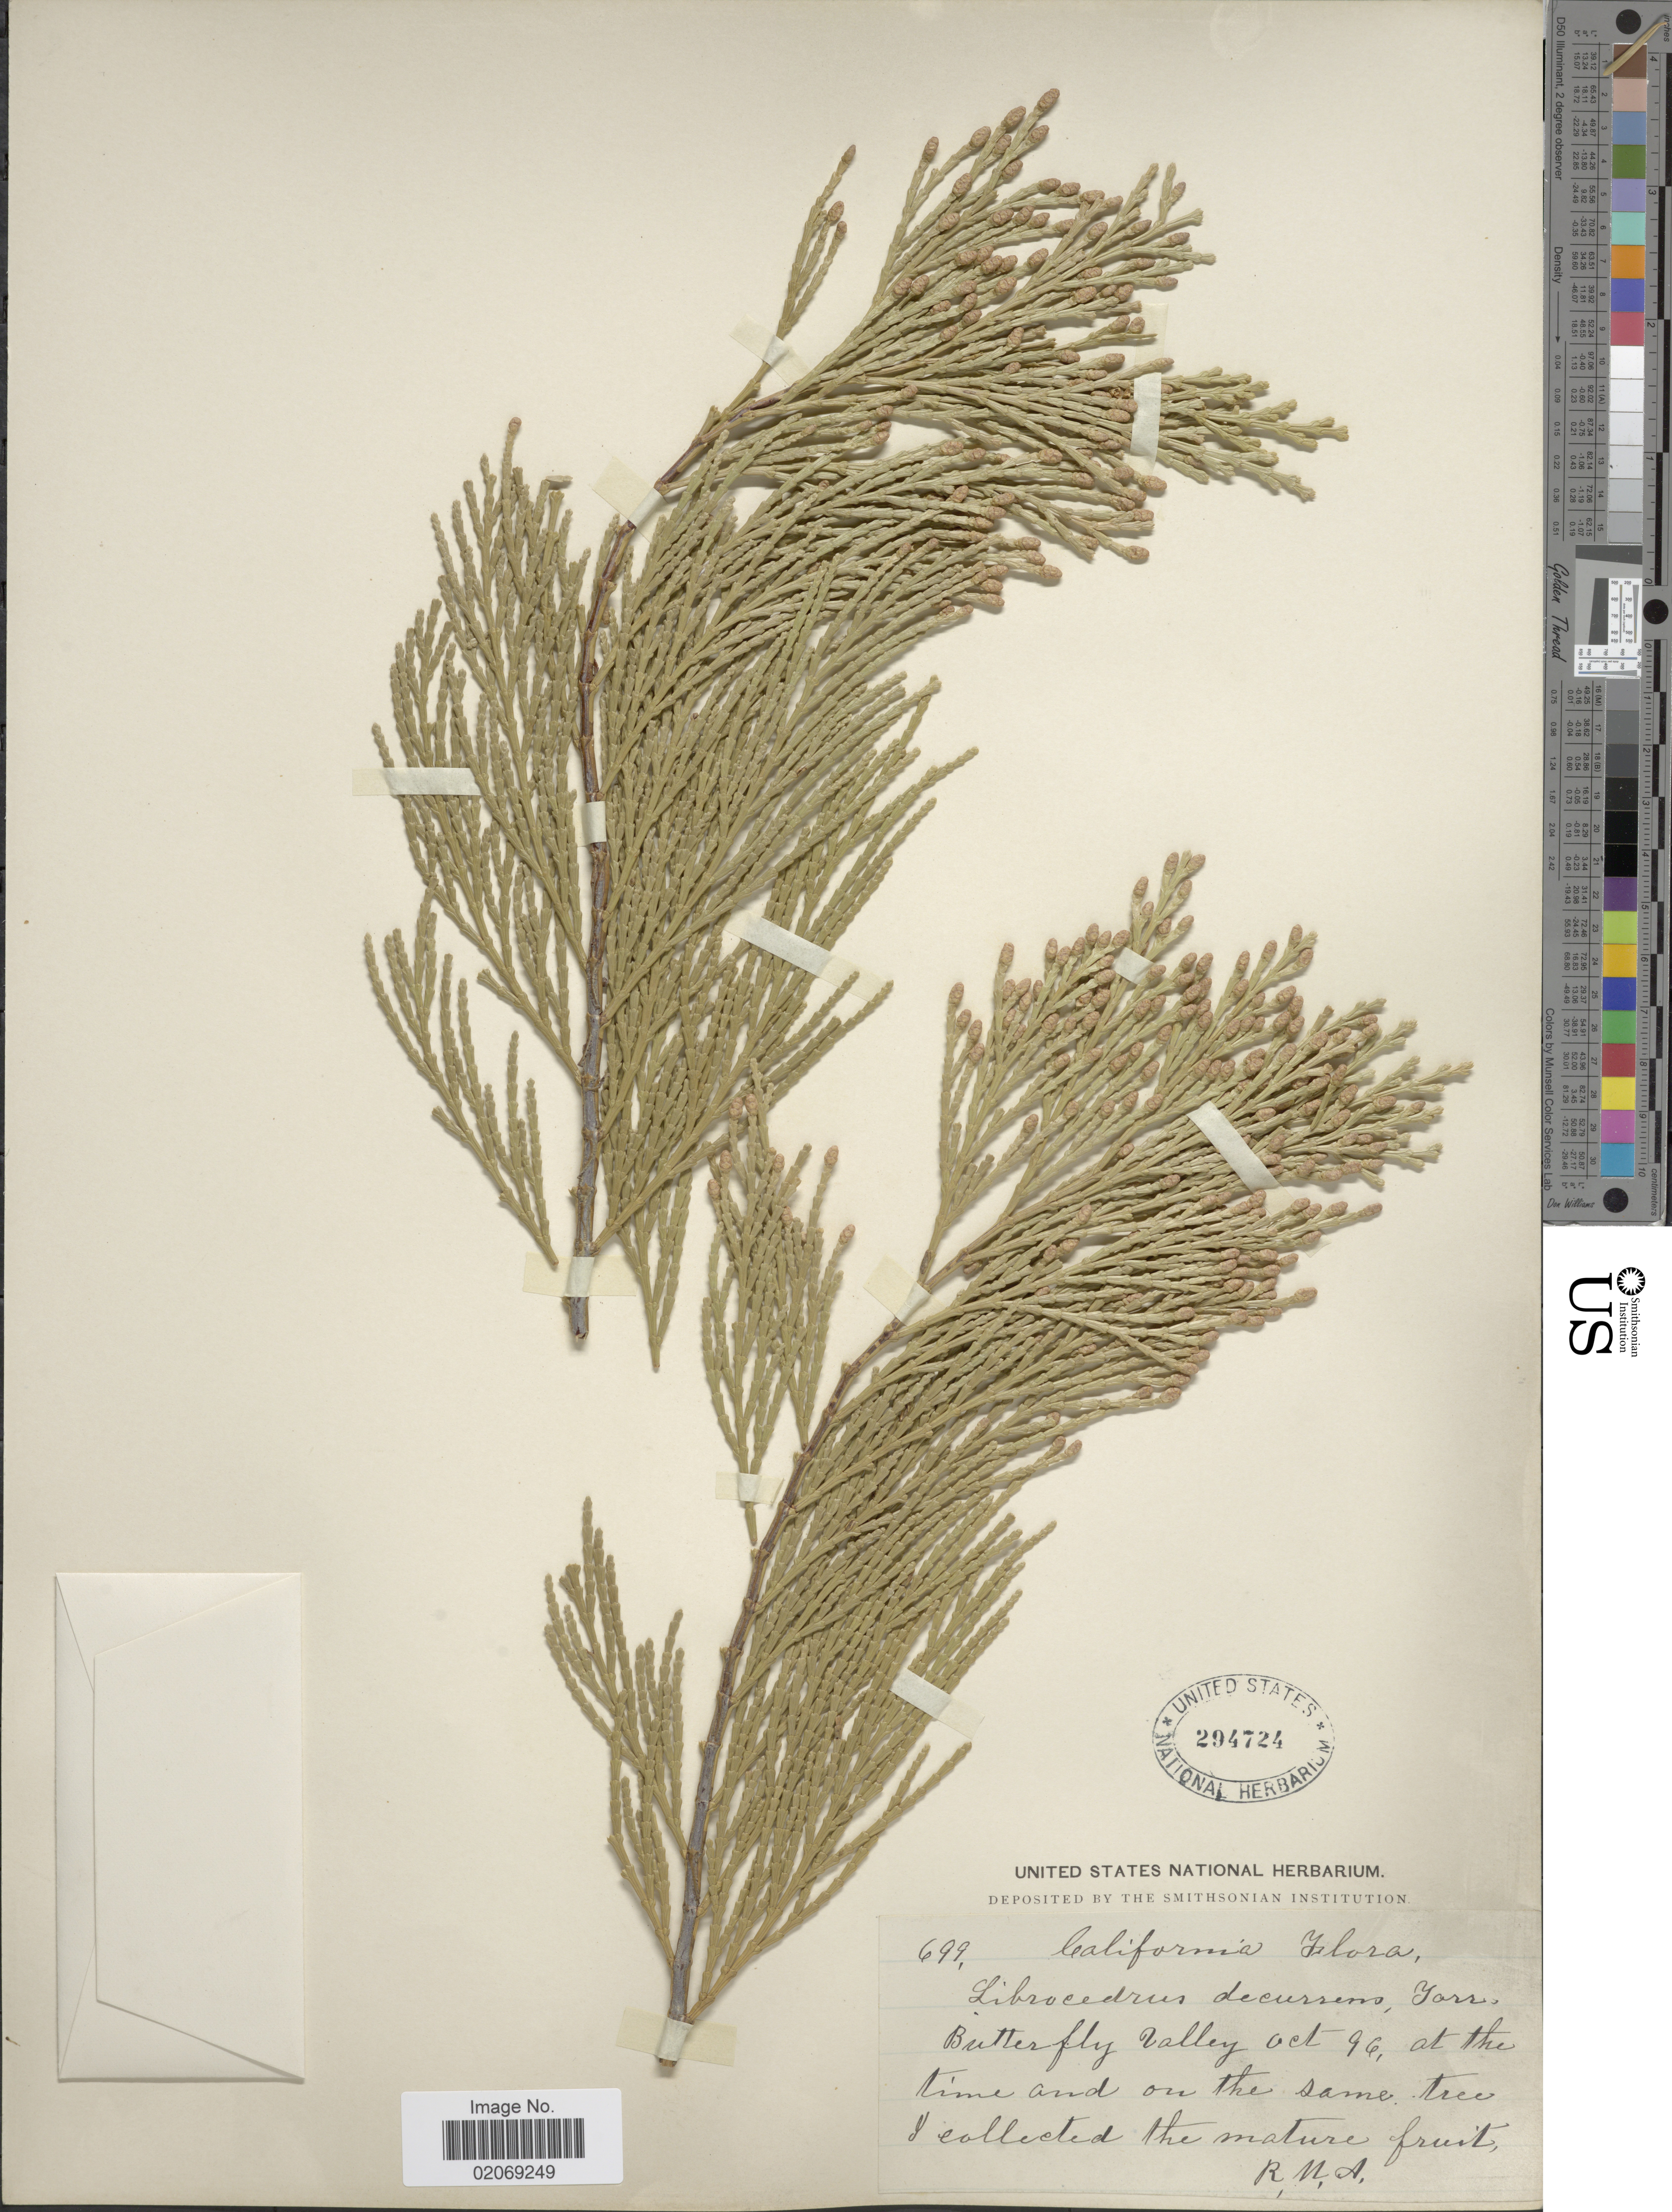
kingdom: Plantae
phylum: Tracheophyta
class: Pinopsida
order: Pinales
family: Cupressaceae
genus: Libocedrus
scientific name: Libocedrus decurrens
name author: Torr.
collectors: R. M. A.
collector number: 699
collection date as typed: Transcribed d/m/y: /10/96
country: United States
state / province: California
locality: Butterfly Valley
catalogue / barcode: US 294724